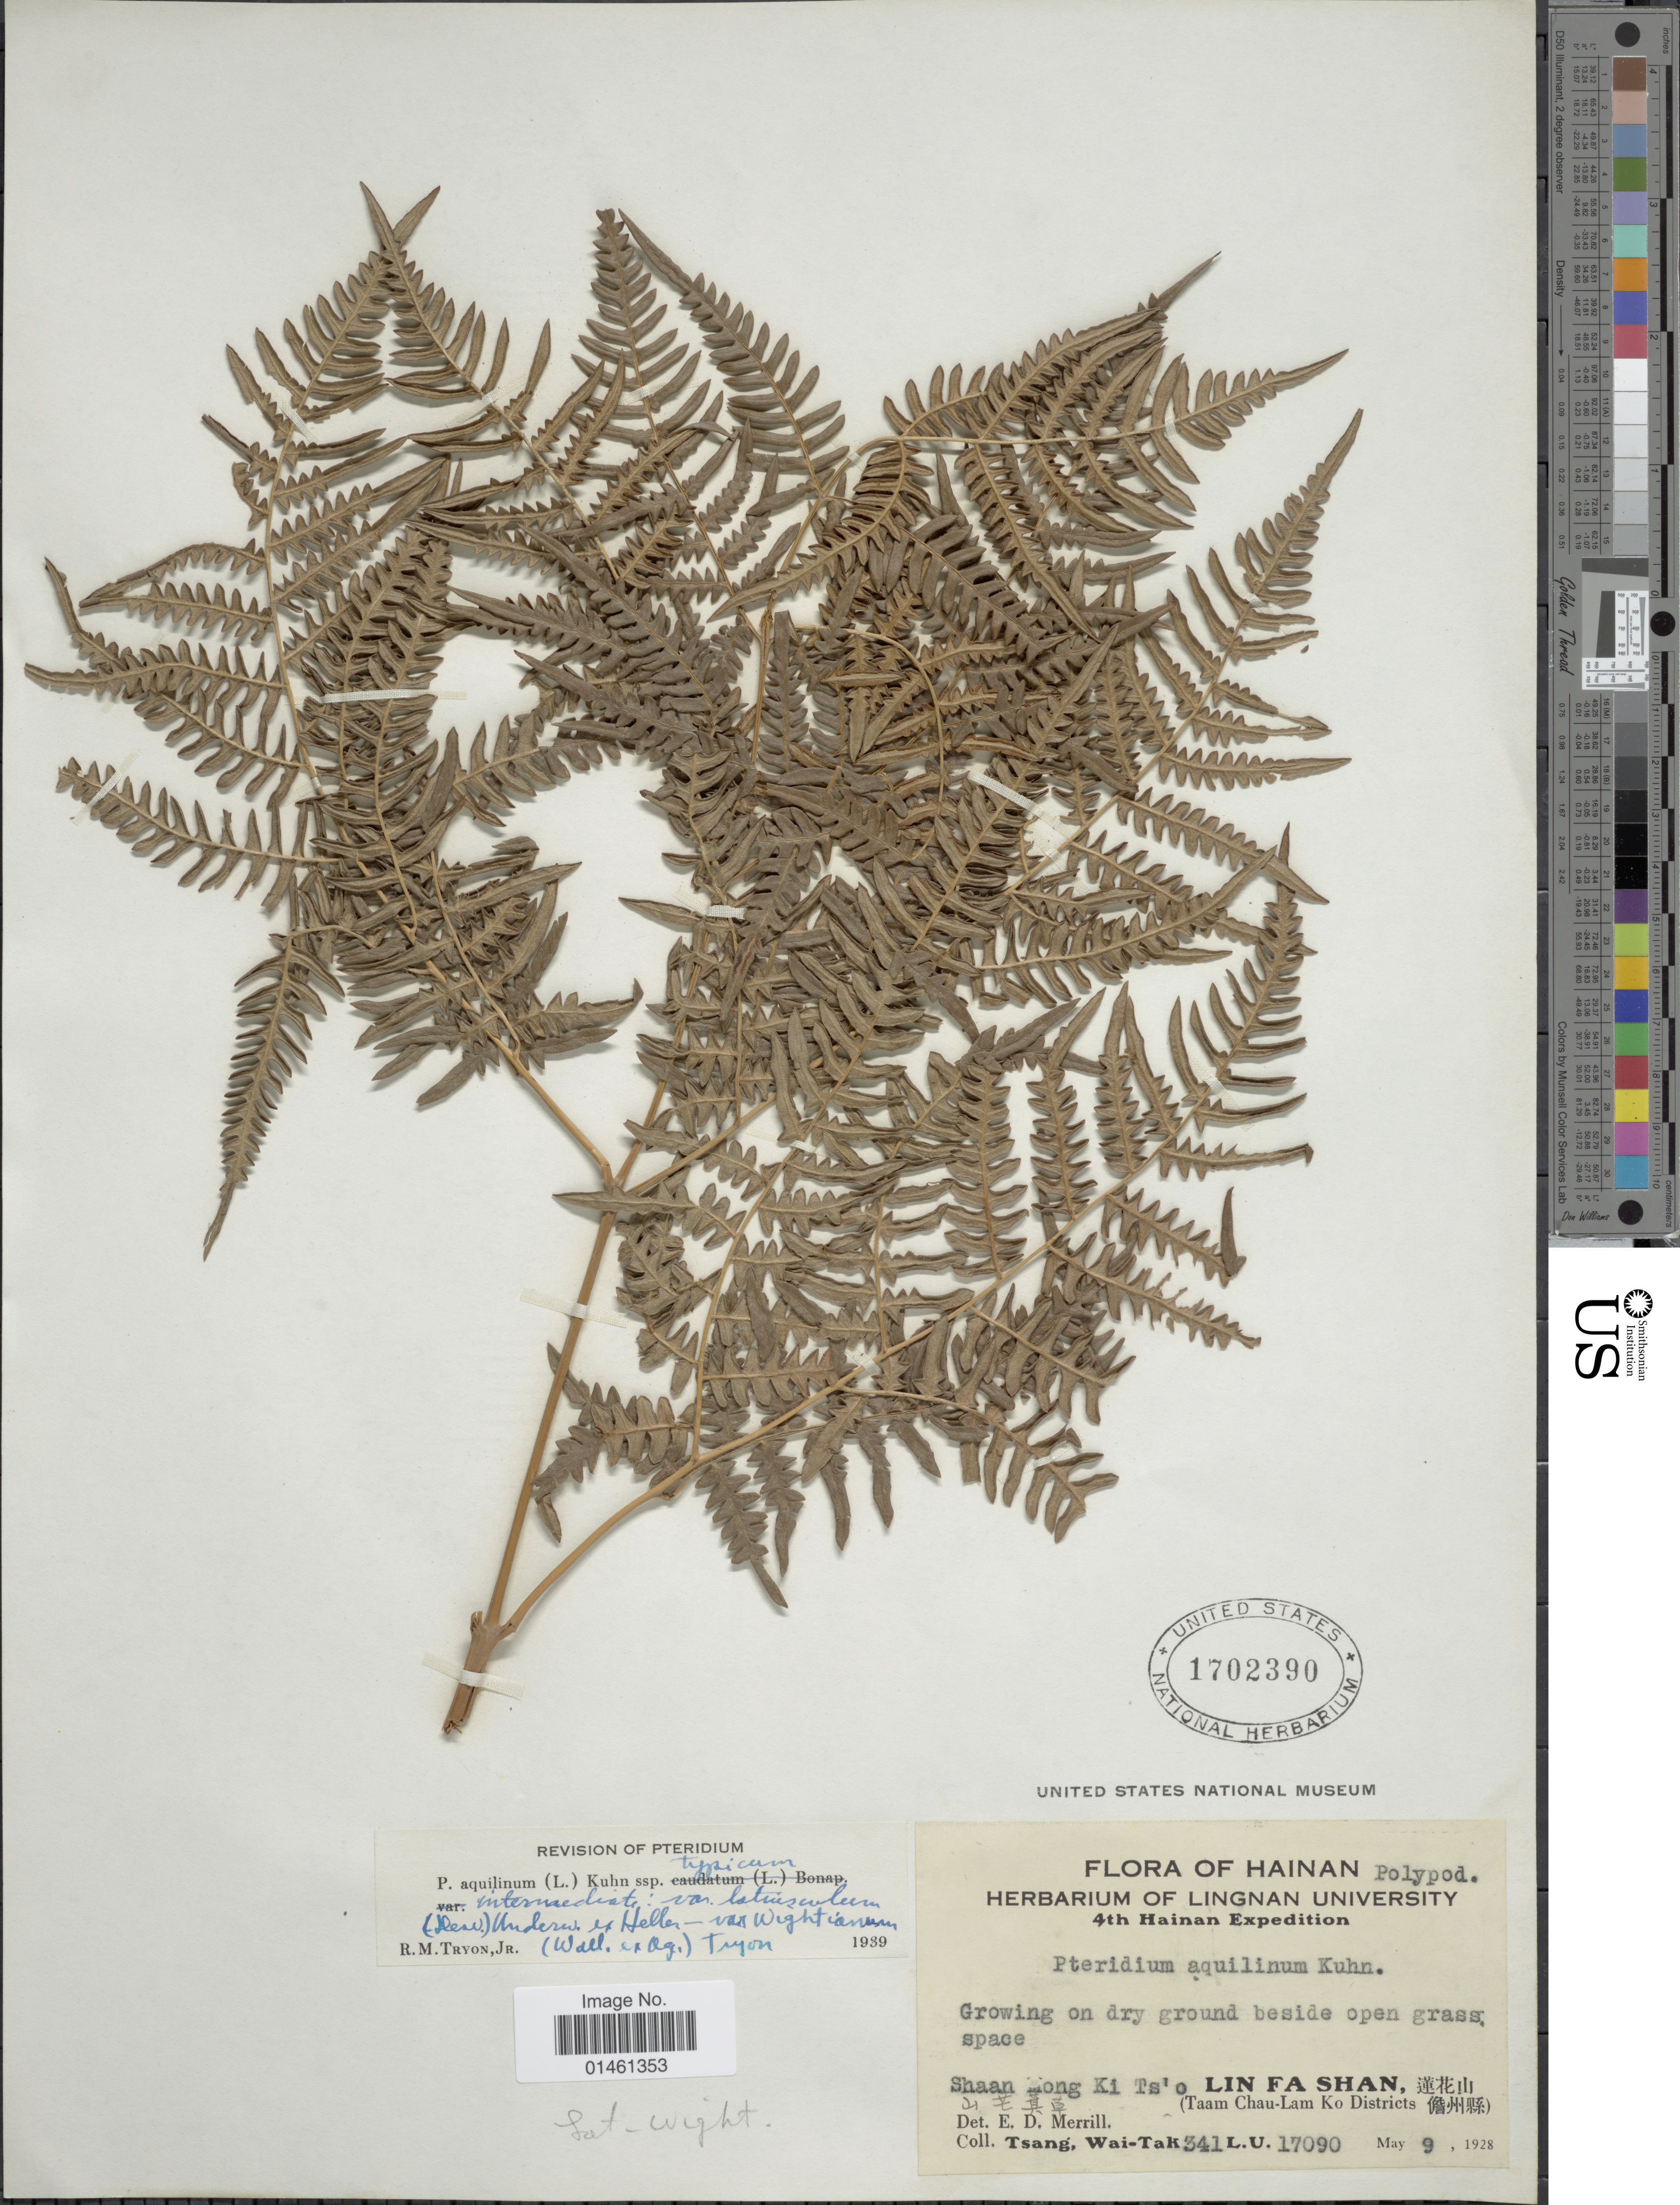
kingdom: Plantae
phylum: Tracheophyta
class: Polypodiopsida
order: Polypodiales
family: Dennstaedtiaceae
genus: Pteridium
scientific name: Pteridium aquilinum var. latiusculum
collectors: W. T. Tsang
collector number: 17090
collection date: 1928-05-09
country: China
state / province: Hainan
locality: Hainan, Shaan Mong Ki Ts'o, Lin Fa Shan, Taam Chau-Lam Ko Districts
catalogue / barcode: US 1702390